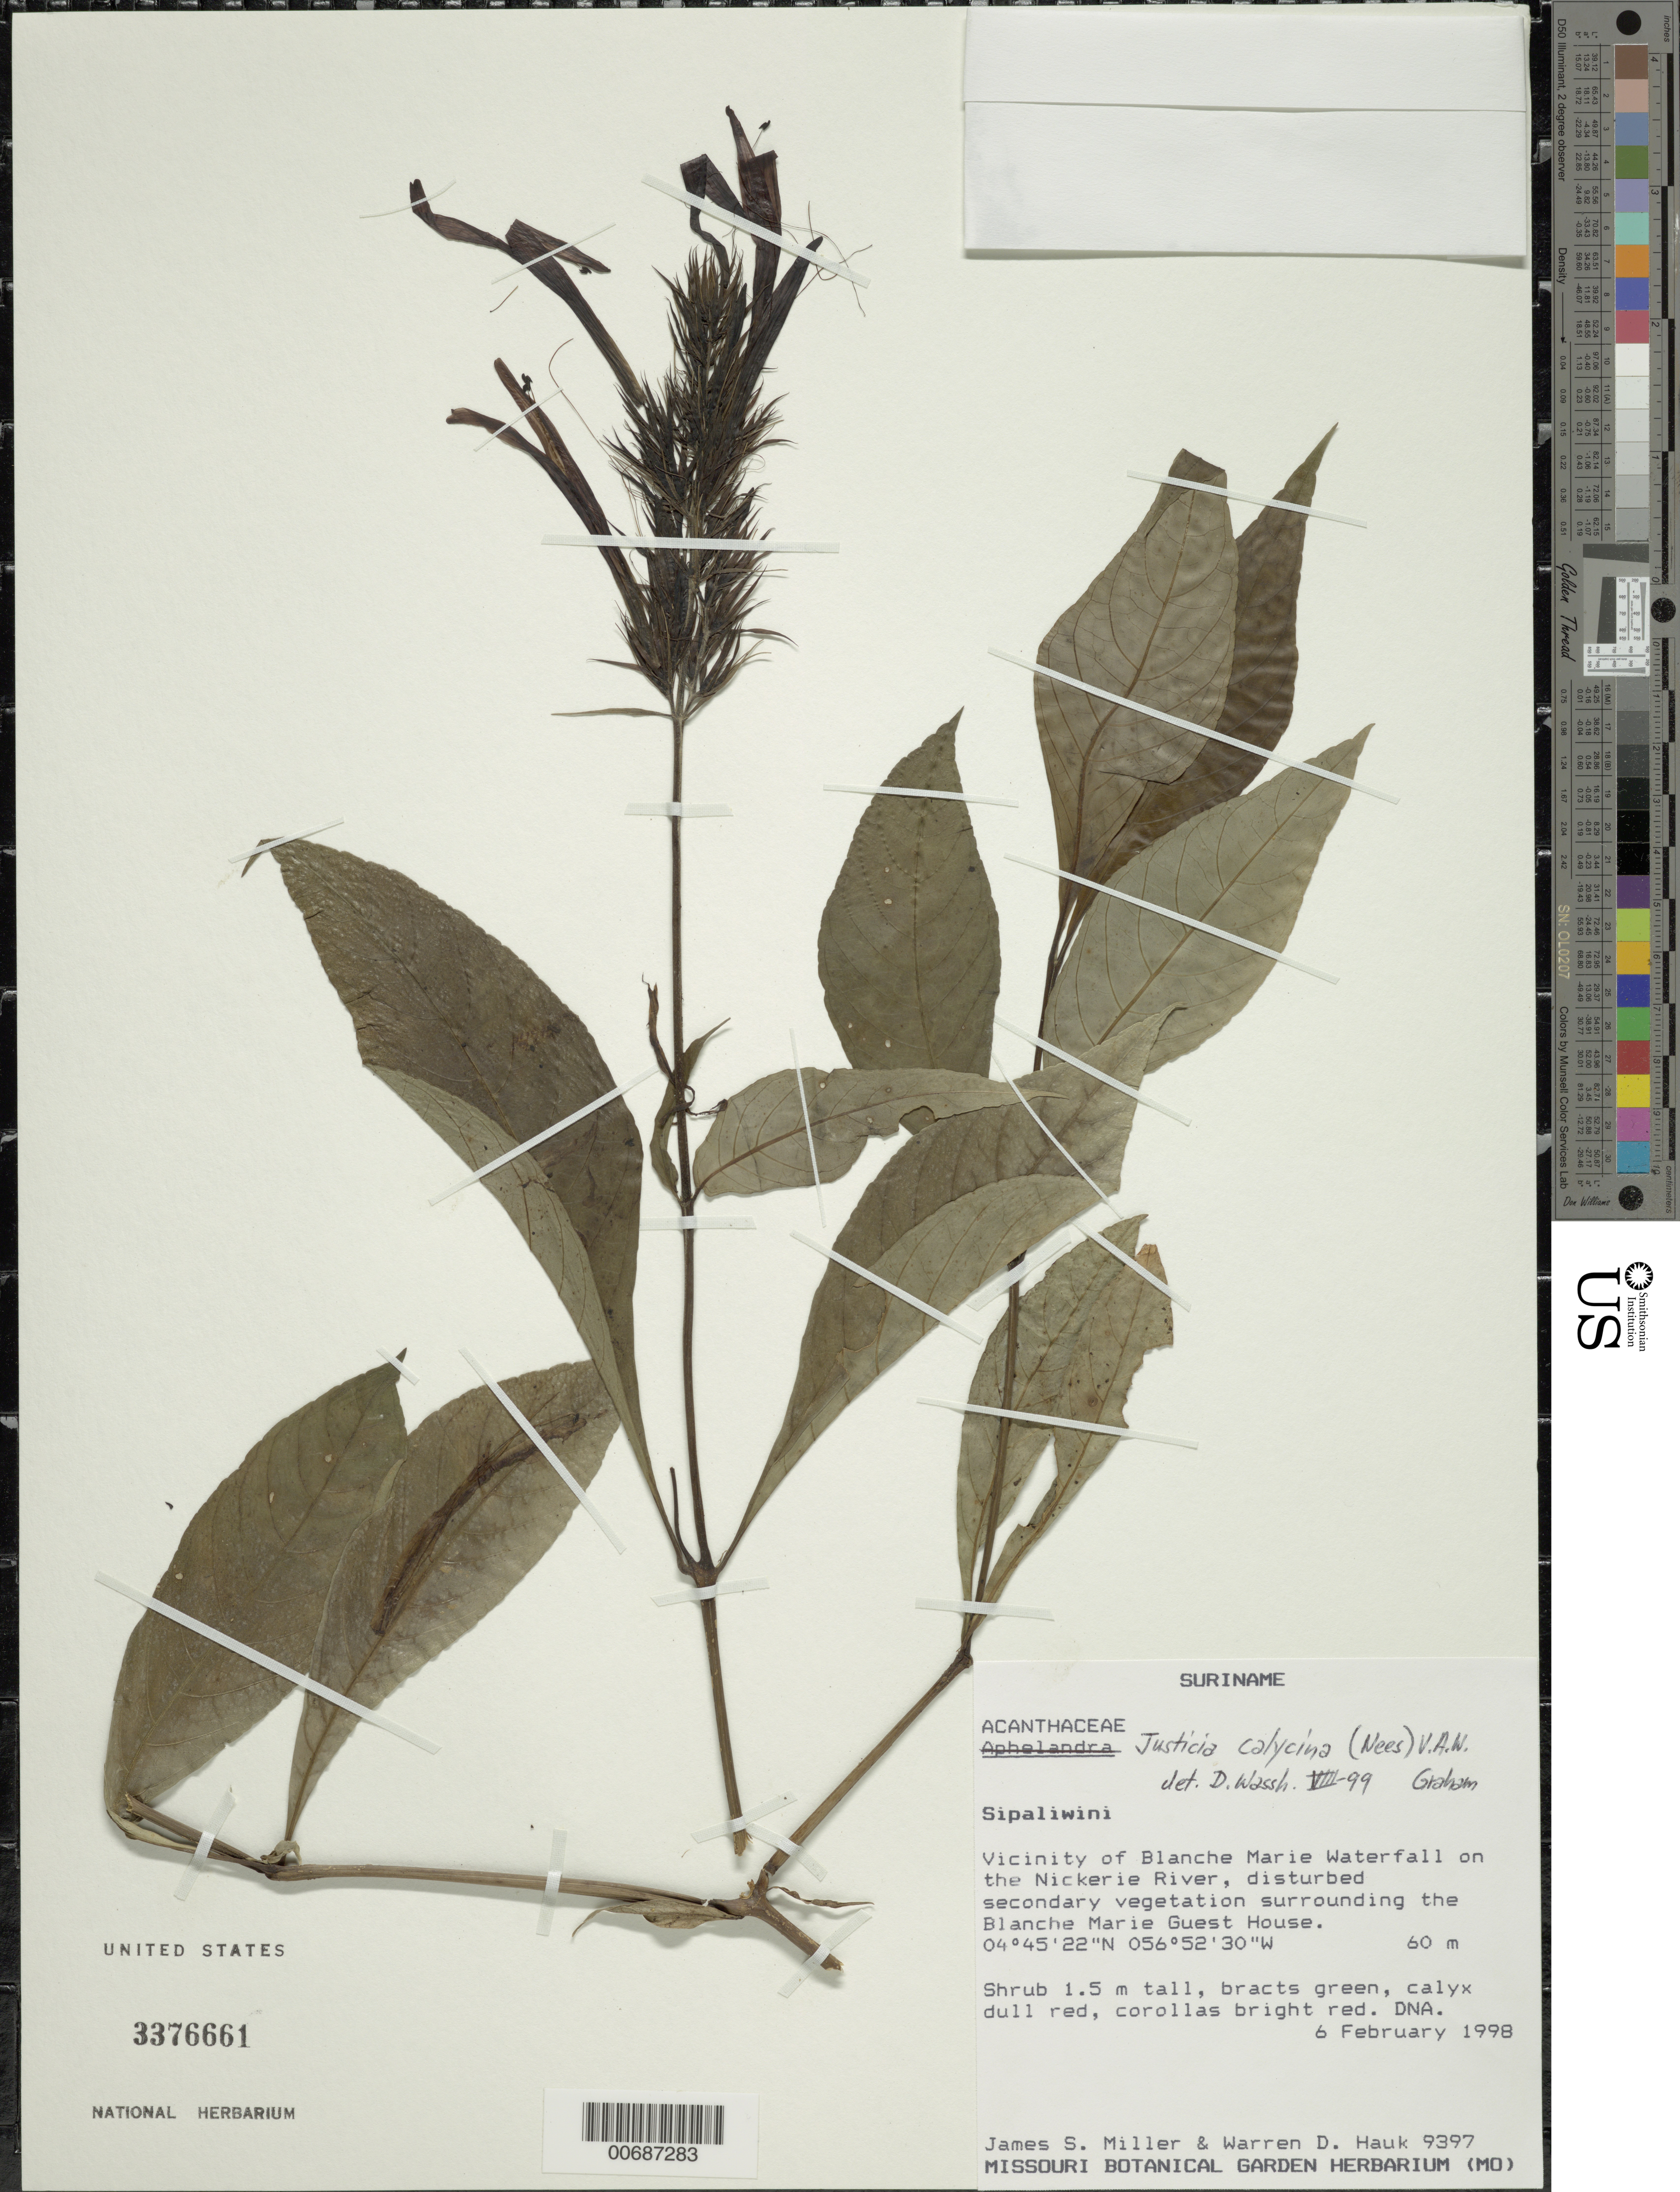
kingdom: Plantae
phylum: Tracheophyta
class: Magnoliopsida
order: Lamiales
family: Acanthaceae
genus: Justicia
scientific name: Justicia calycina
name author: (Nees) V.A.W. Graham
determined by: Wasshausen, Dieter C., (BOT), Smithsonian Institution - National Museum of Natural History (UNITED STATES)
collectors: J. S. Miller & W. Hauk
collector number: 9397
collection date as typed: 6-Feb-98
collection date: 1998-02-06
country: Suriname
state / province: Sipaliwini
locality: Blanche Marie falls, vic., on Nickerie R., forest around Blanche Marie Guest House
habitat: Disturbed secondary vegetation surrounding the Blanche Marie guest house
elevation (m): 60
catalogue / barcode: US 3376661